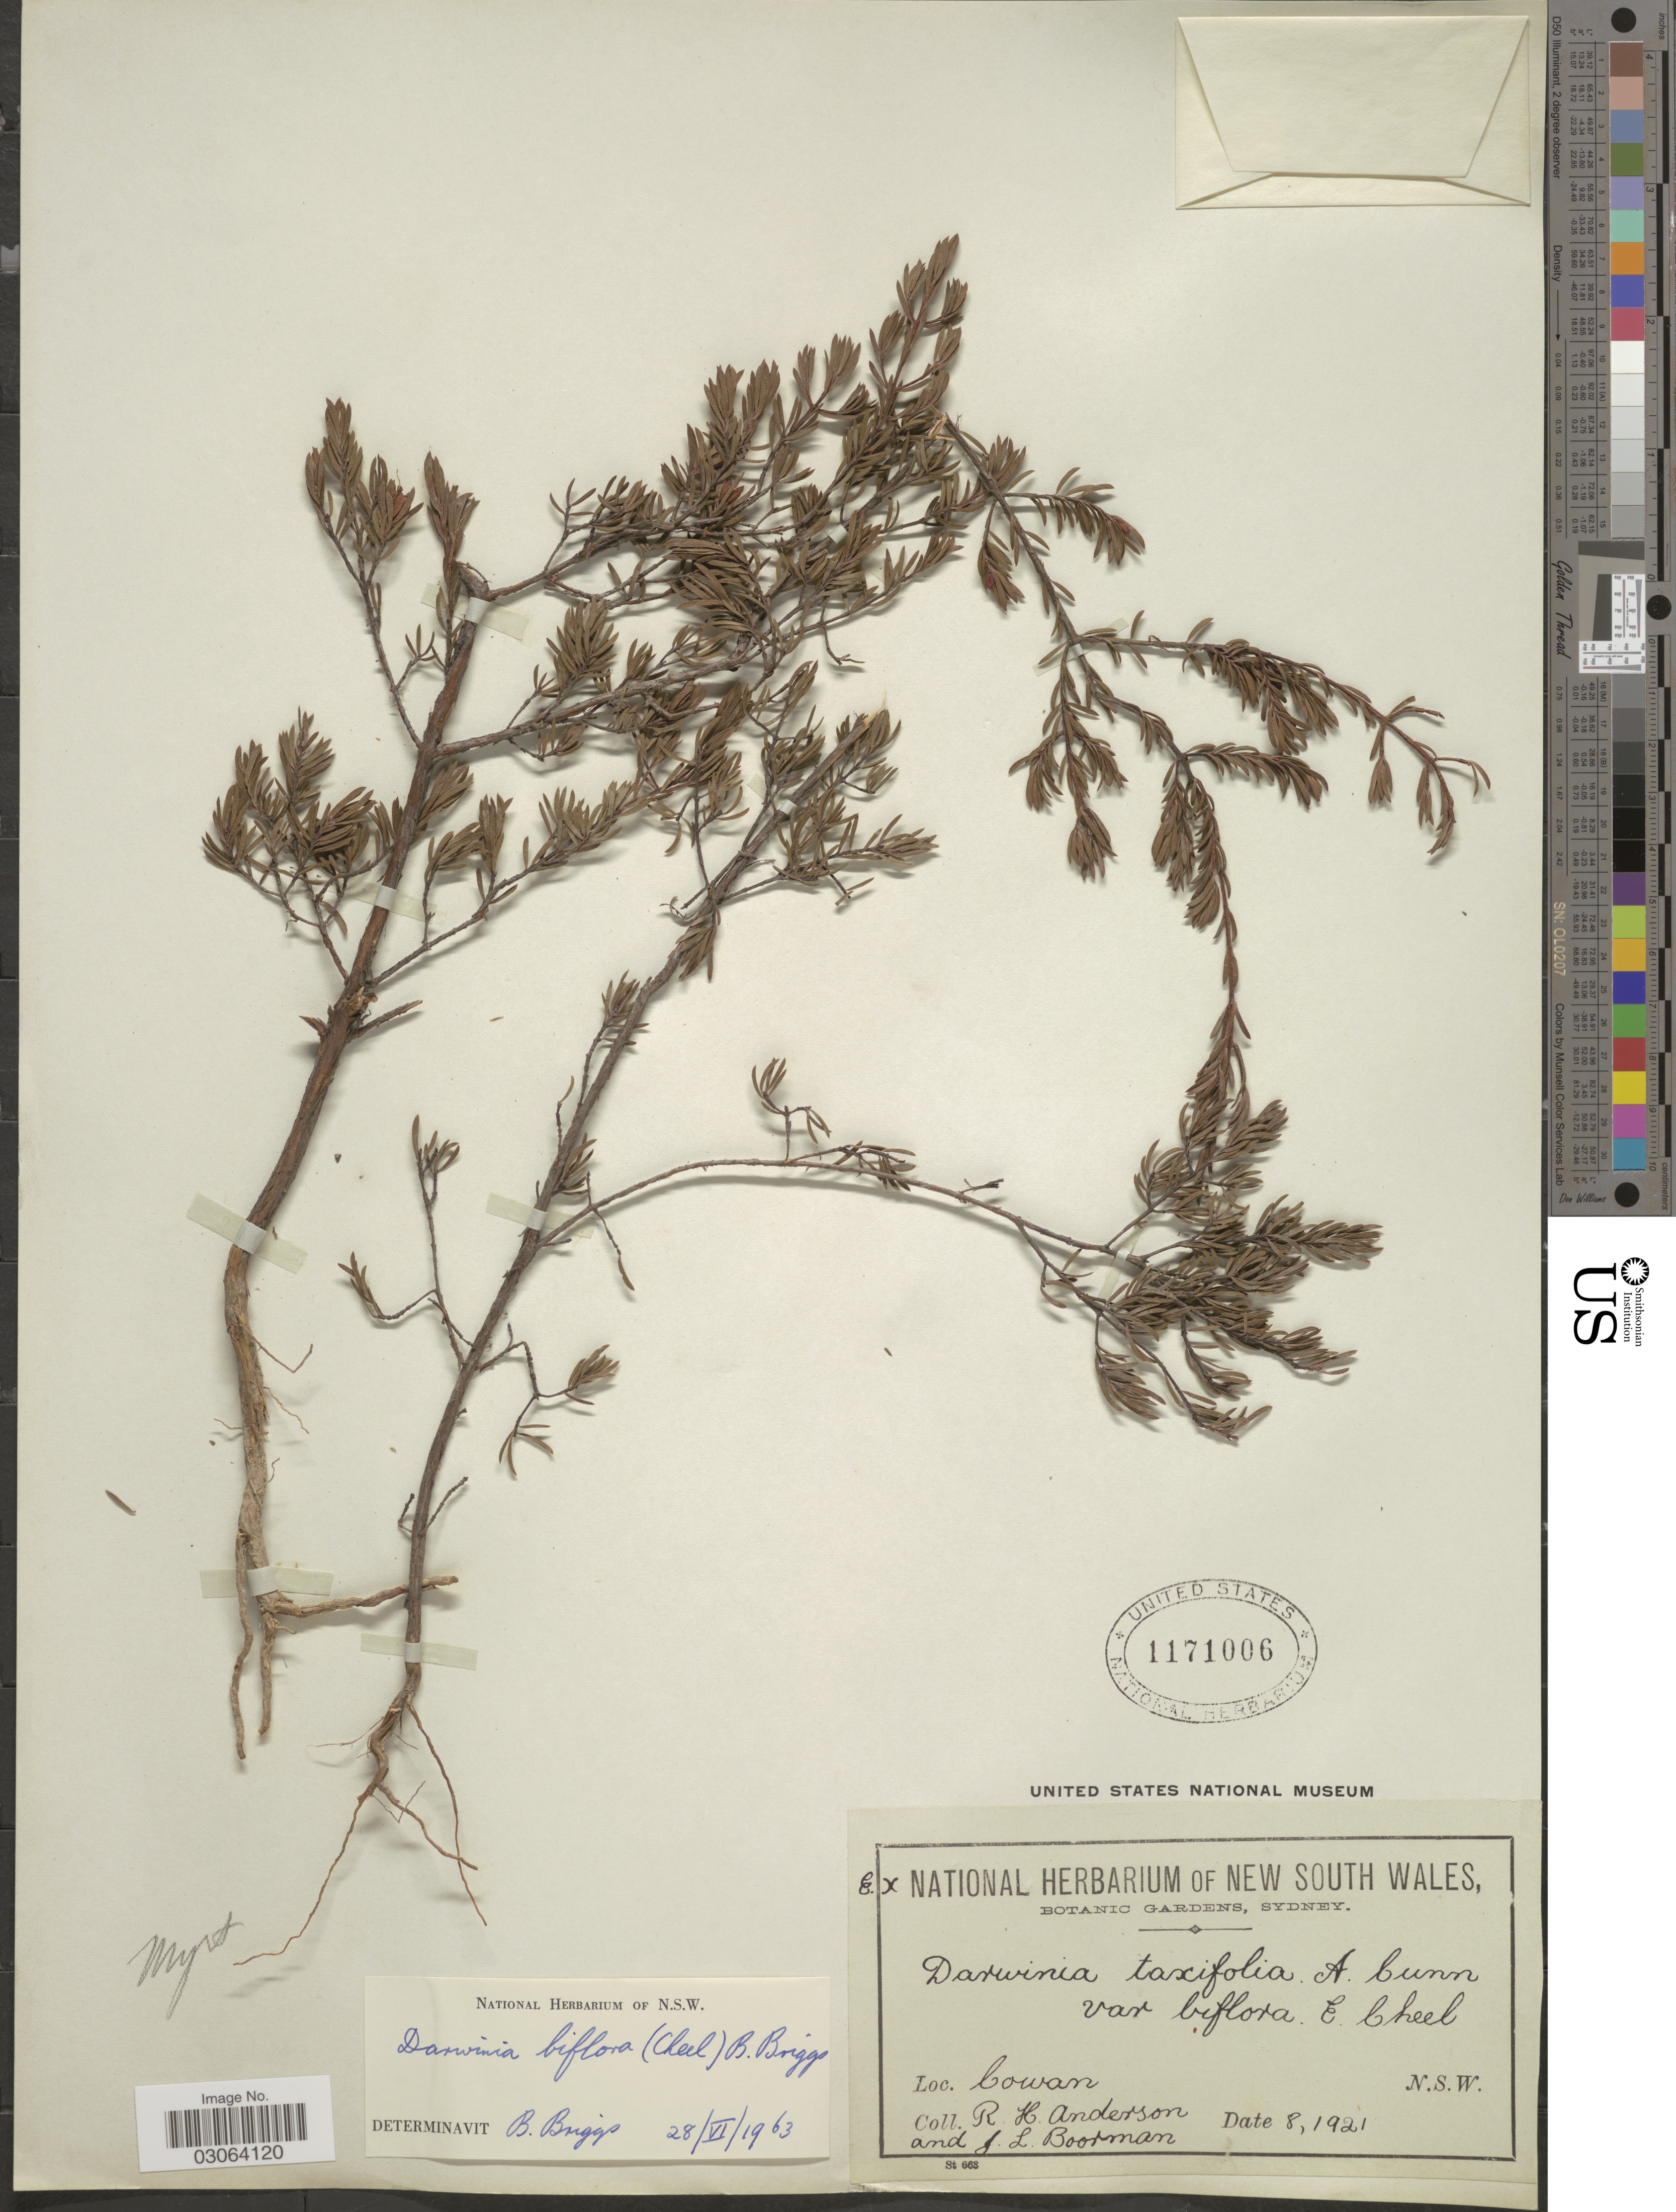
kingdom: Plantae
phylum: Tracheophyta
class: Magnoliopsida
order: Myrtales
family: Myrtaceae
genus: Darwinia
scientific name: Darwinia biflora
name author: (Cheel) B.G. Briggs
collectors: R. H. Anderson & J. Boorman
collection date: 1921-08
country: Australia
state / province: New South Wales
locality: Cowan.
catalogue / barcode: US 1171006